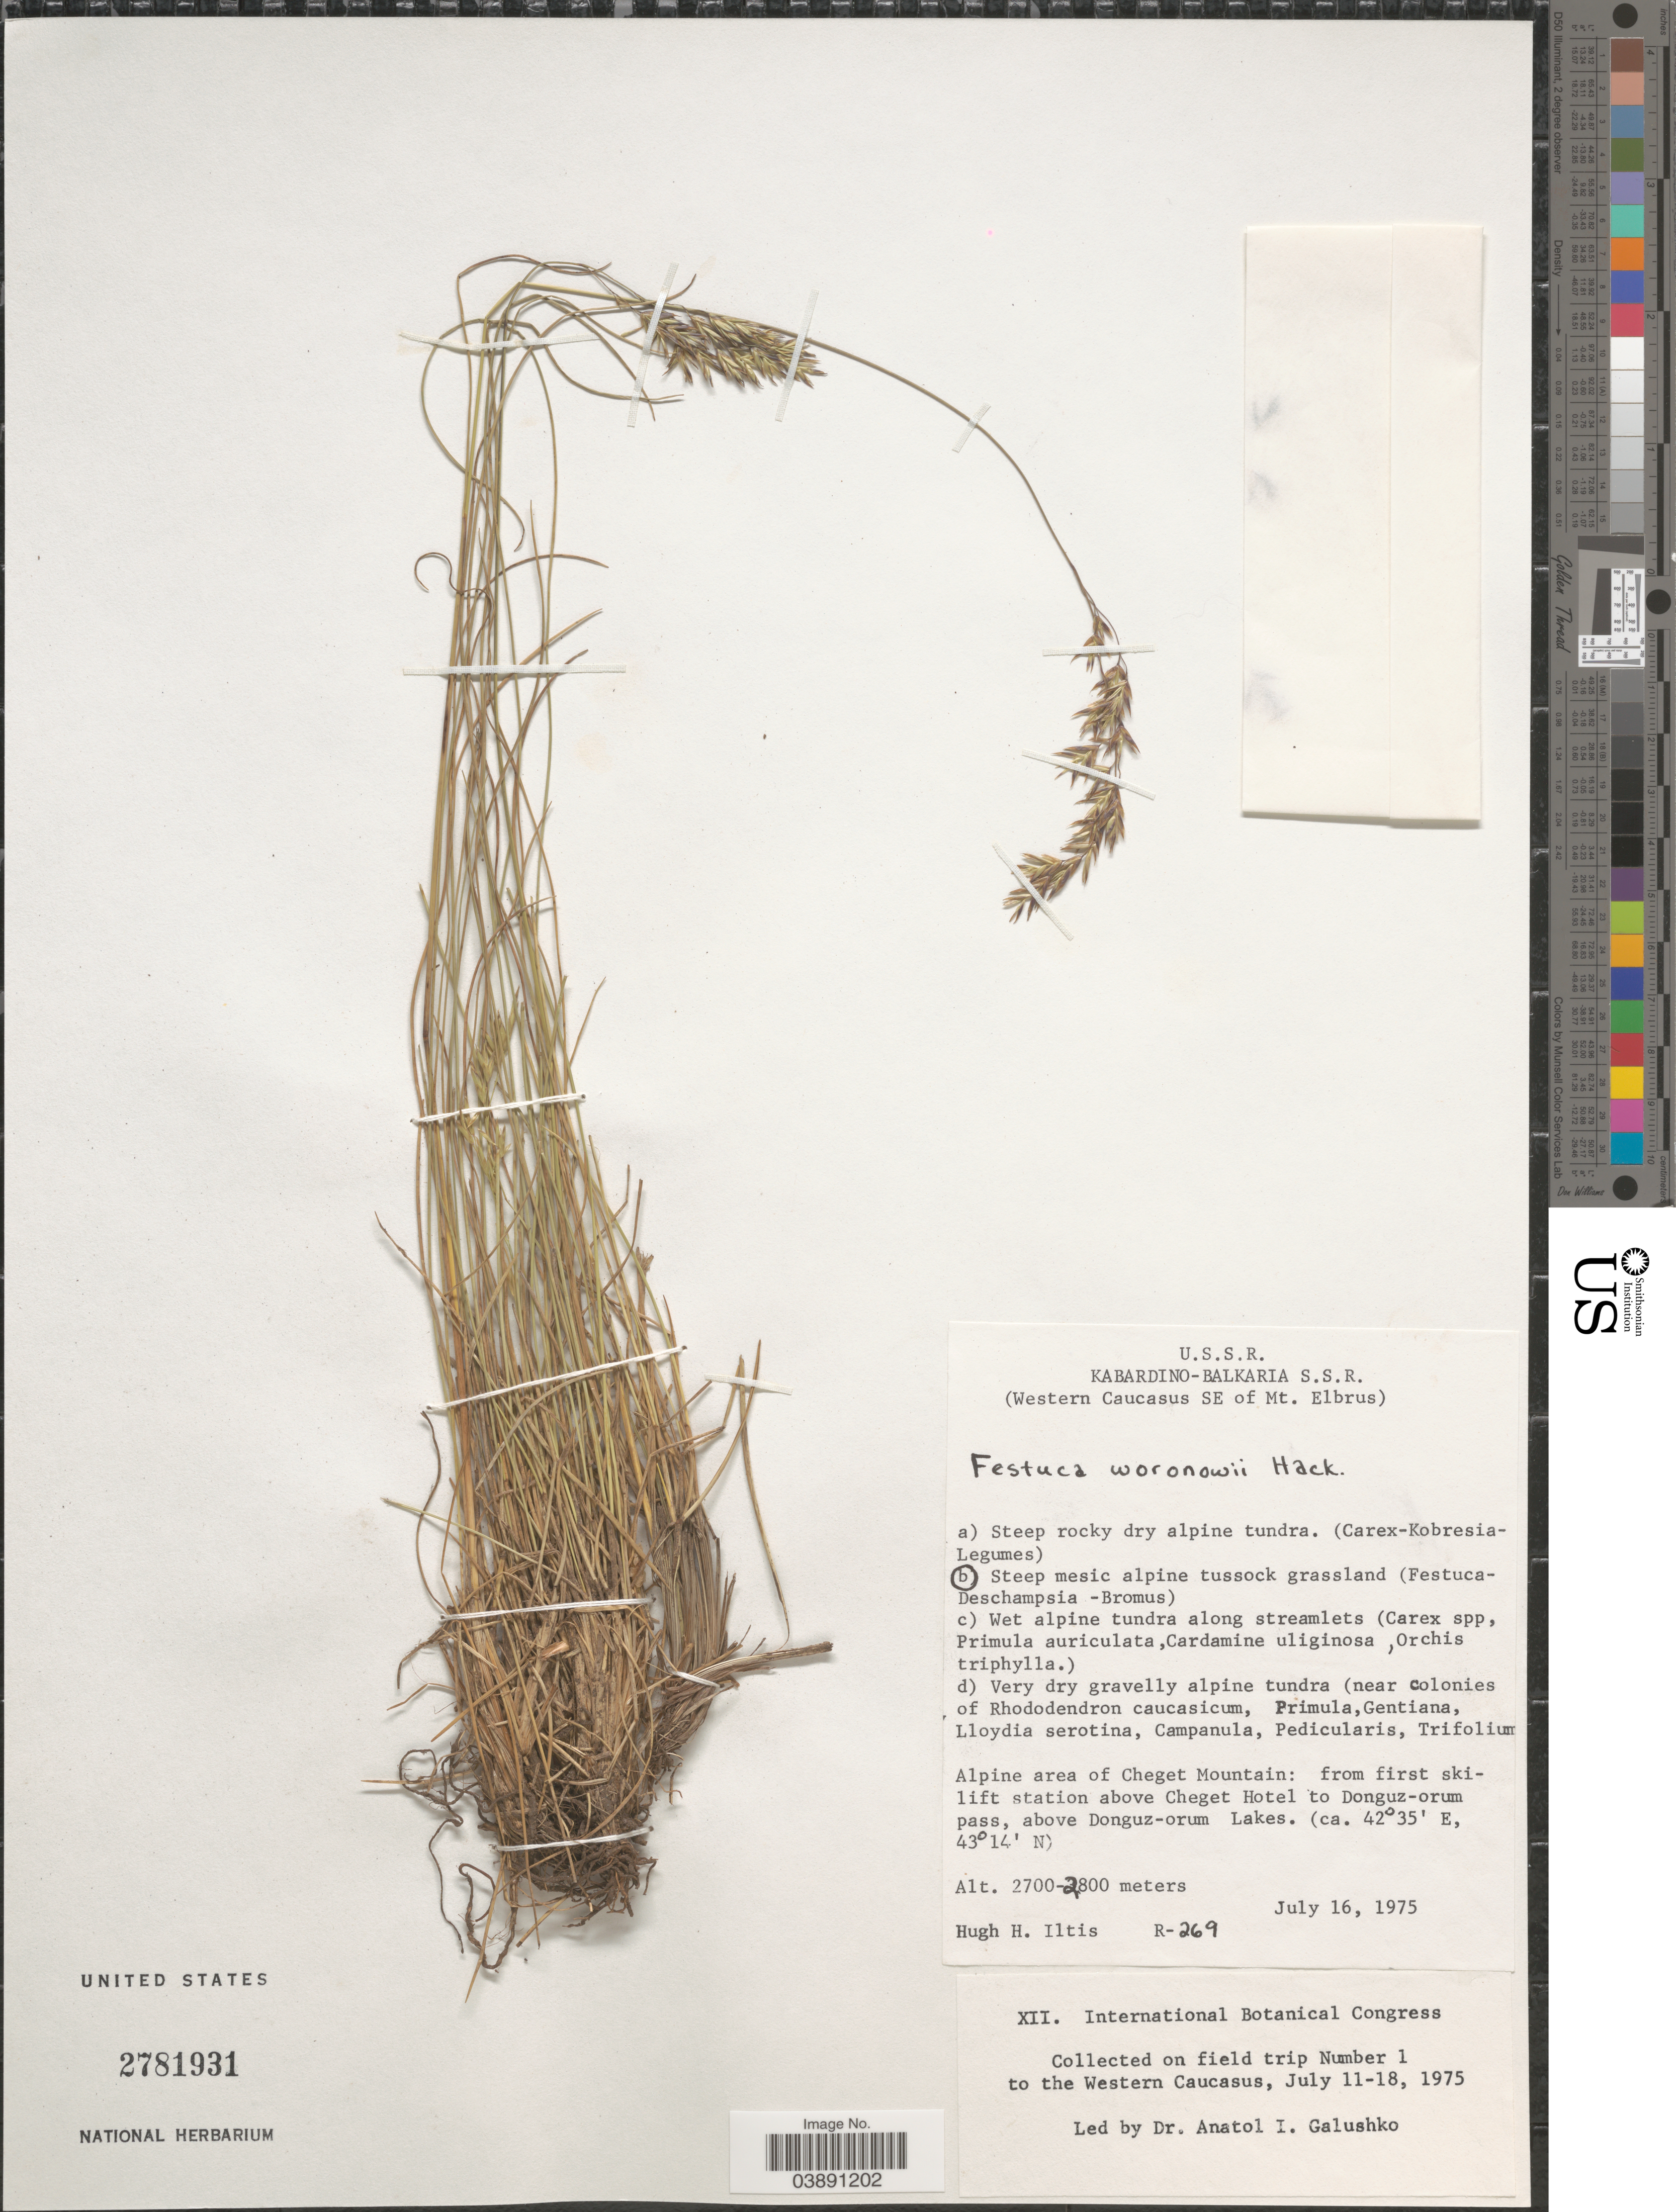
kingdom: Plantae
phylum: Tracheophyta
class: Liliopsida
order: Poales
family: Poaceae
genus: Festuca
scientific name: Festuca varia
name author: Haenke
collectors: H. Iltis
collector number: R-269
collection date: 1975-07-16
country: Russian Federation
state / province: Kabardino-Balkar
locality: U.S.S.R. Kabardino-Balkaria S.S.R. (Western Caucasus SE of Mt. Elburs). Alpine area of Cheget Mountain: from first ski-lift station above Cheget Hotel to Donguz-orum pass, above Donguz-orum Lakes.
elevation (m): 2700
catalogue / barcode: US 2781931